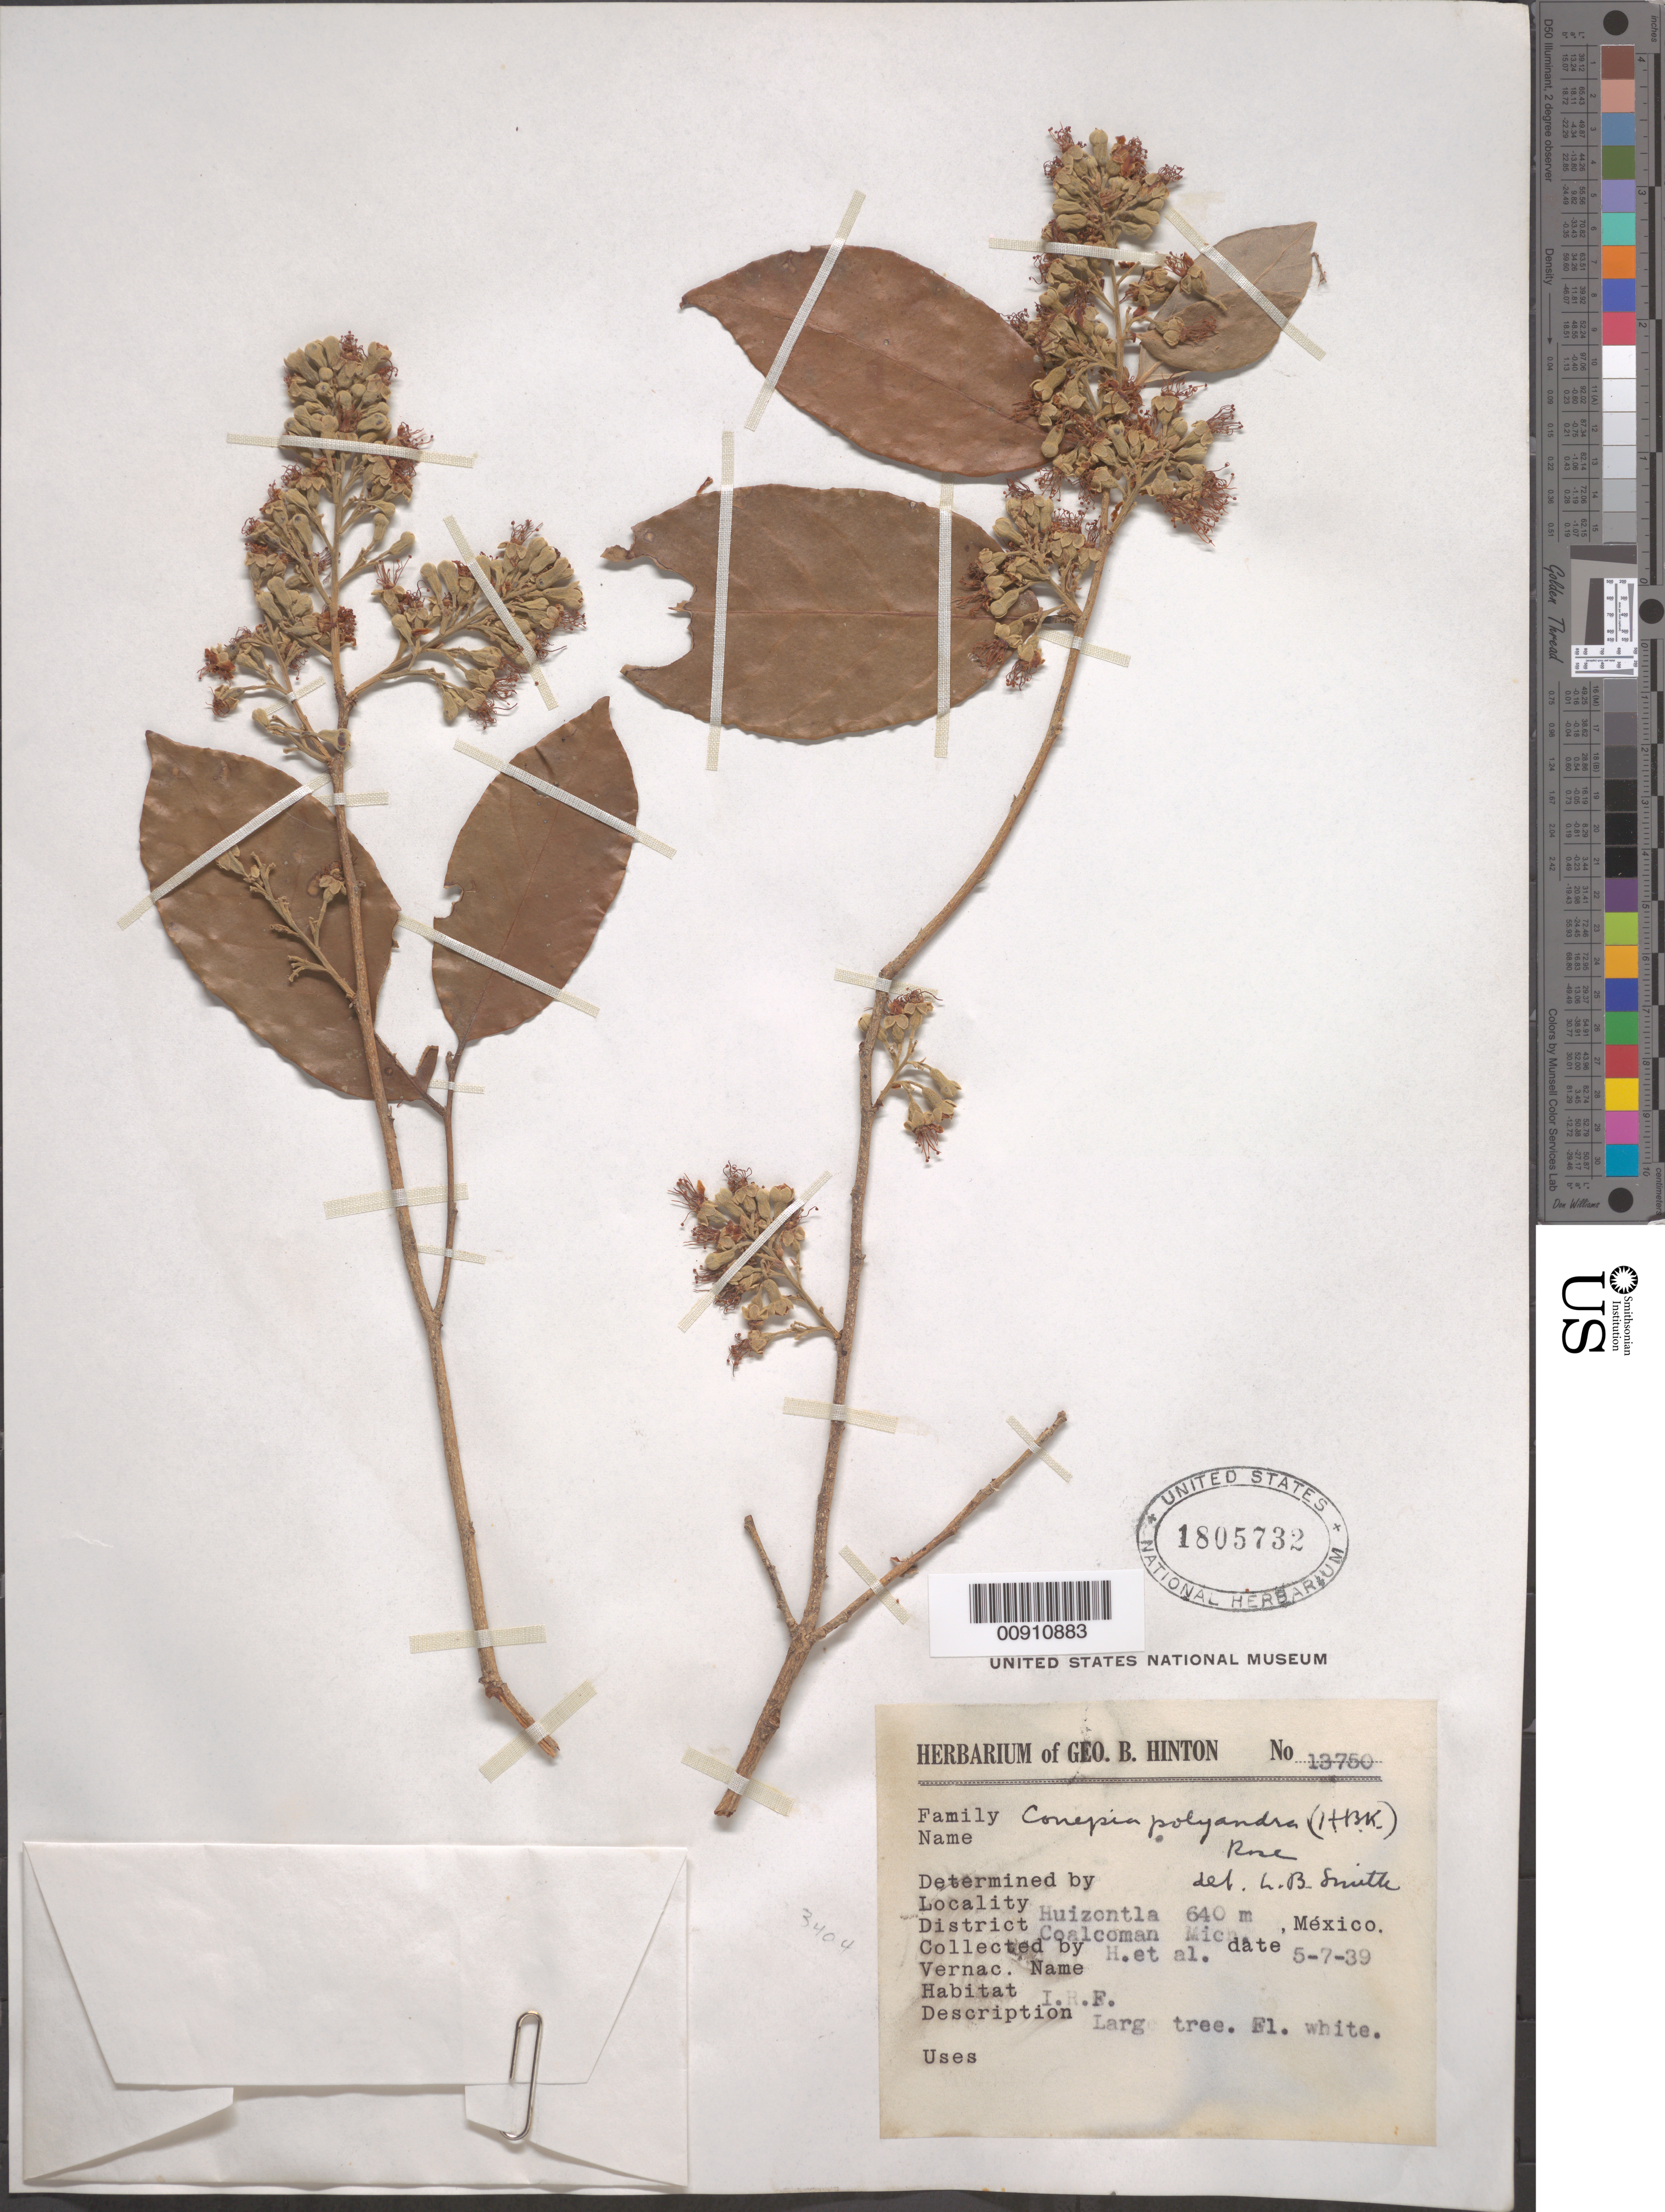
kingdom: Plantae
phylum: Tracheophyta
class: Magnoliopsida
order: Malpighiales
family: Chrysobalanaceae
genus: Couepia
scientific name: Couepia polyandra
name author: (Kunth) Rose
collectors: G. B. Hinton & et al.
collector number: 13750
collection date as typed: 07 May 1939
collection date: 1939-05-07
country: Mexico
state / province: Michoacán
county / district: Coalcomán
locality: Huizontla, District Coalcomán, Michoacán.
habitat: I.R.F.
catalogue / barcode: US 1805732